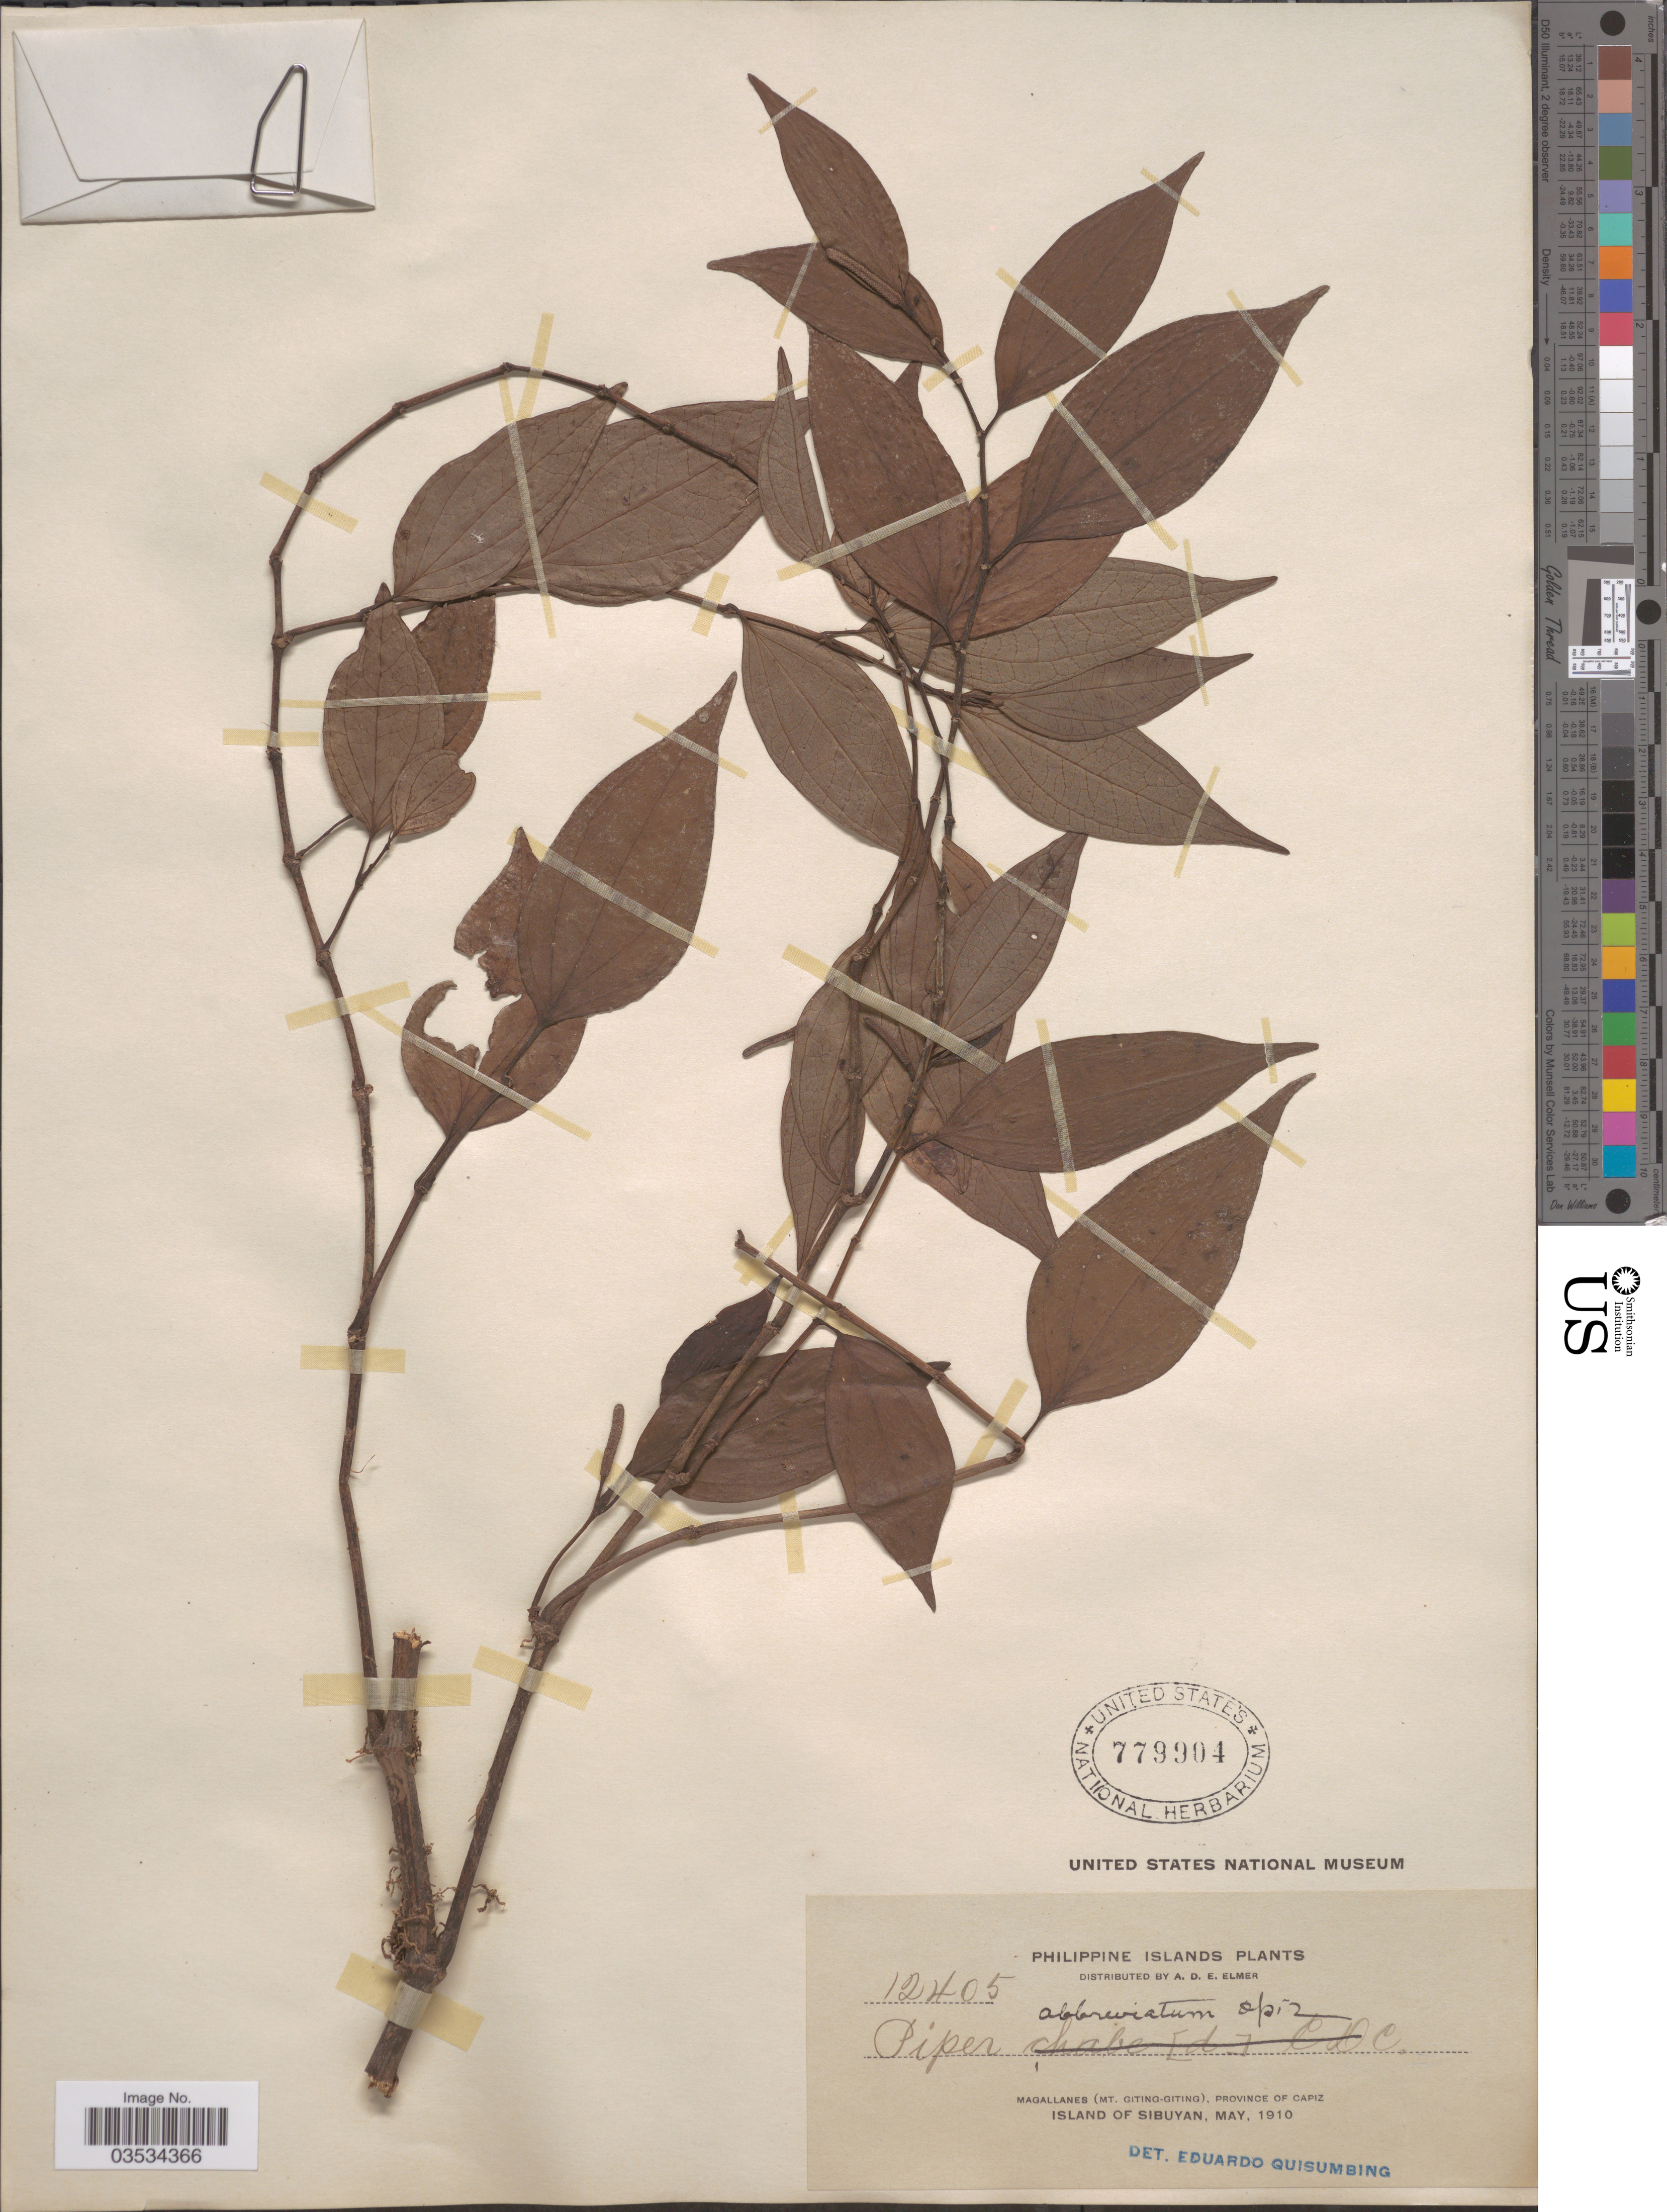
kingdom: Plantae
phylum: Tracheophyta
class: Magnoliopsida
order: Piperales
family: Piperaceae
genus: Piper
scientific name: Piper abbreviatum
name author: Opiz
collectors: A. D. E. Elmer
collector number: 12405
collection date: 1910-05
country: Philippines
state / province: Western Visayas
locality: Philippine Islands. Magallanes (Mt. Giting-Giting), Province of Capiz. Island of Sibuyan.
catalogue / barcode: US 779904